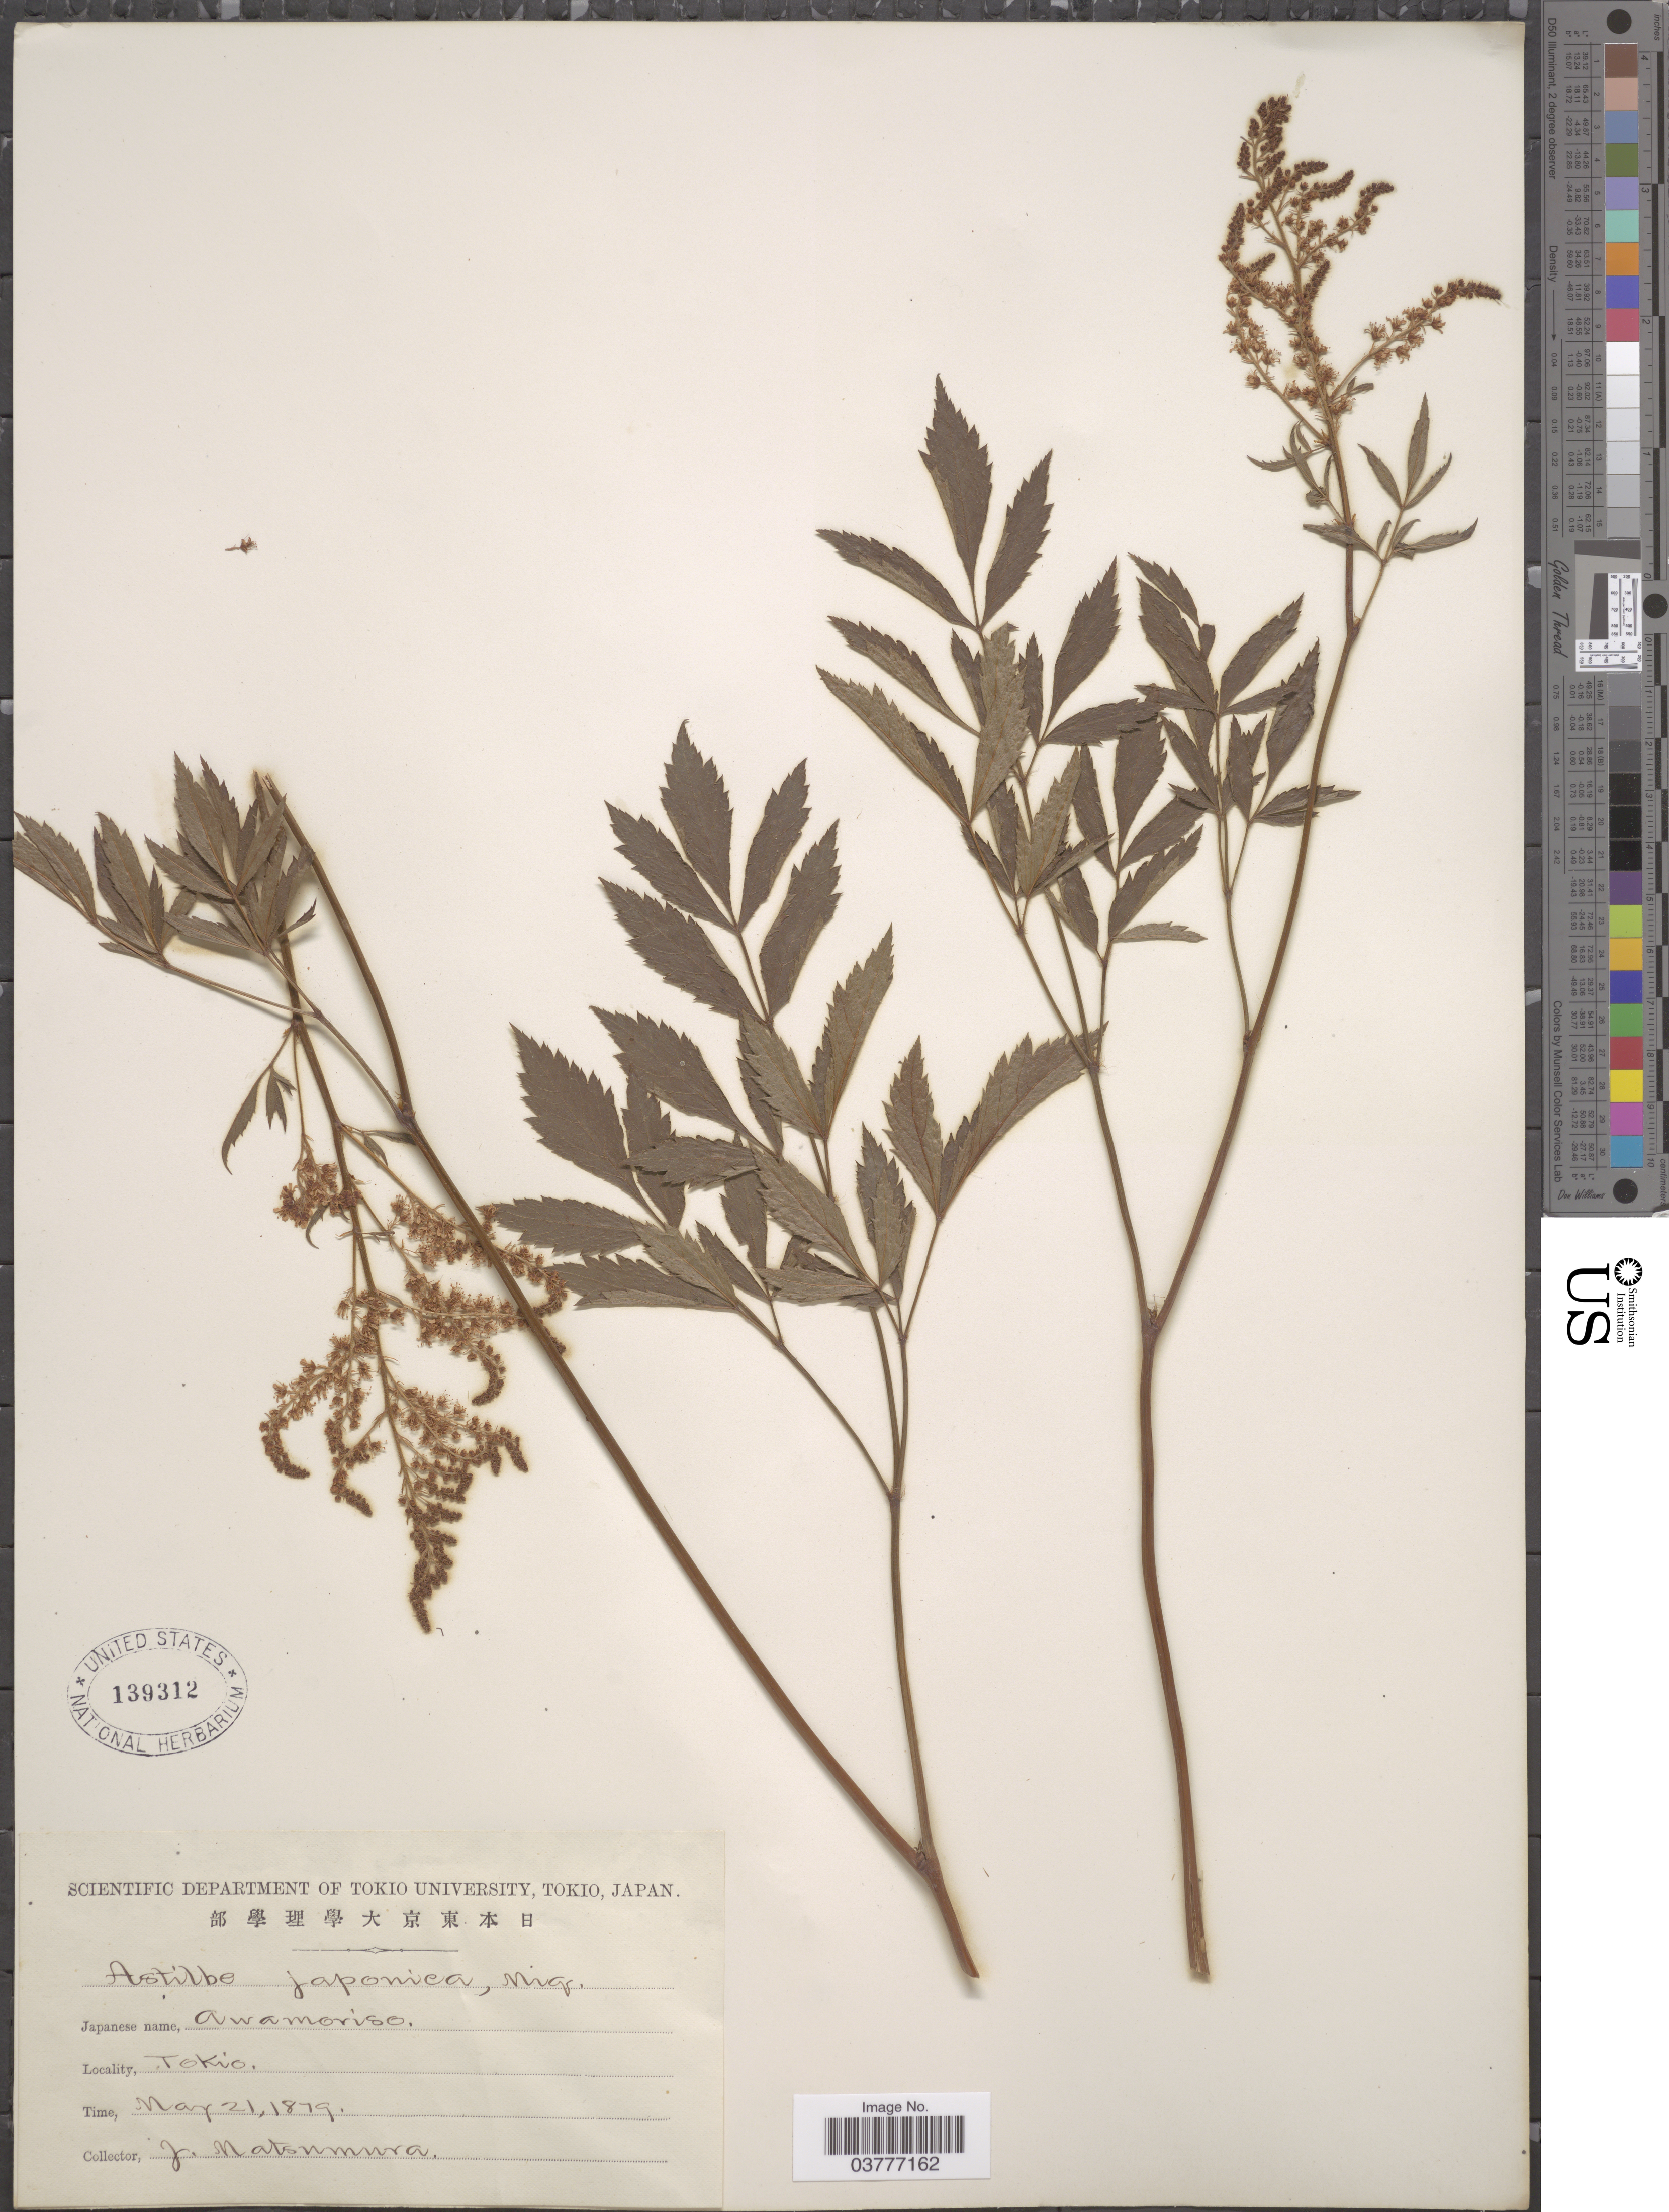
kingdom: Plantae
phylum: Tracheophyta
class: Magnoliopsida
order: Saxifragales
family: Saxifragaceae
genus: Astilbe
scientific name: Astilbe japonica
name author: (C. Morren & Decne.) A. Gray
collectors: J. Matsumura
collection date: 1879-05-21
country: Japan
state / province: Tokyo, Federal City of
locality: Tokio.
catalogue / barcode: US 139312